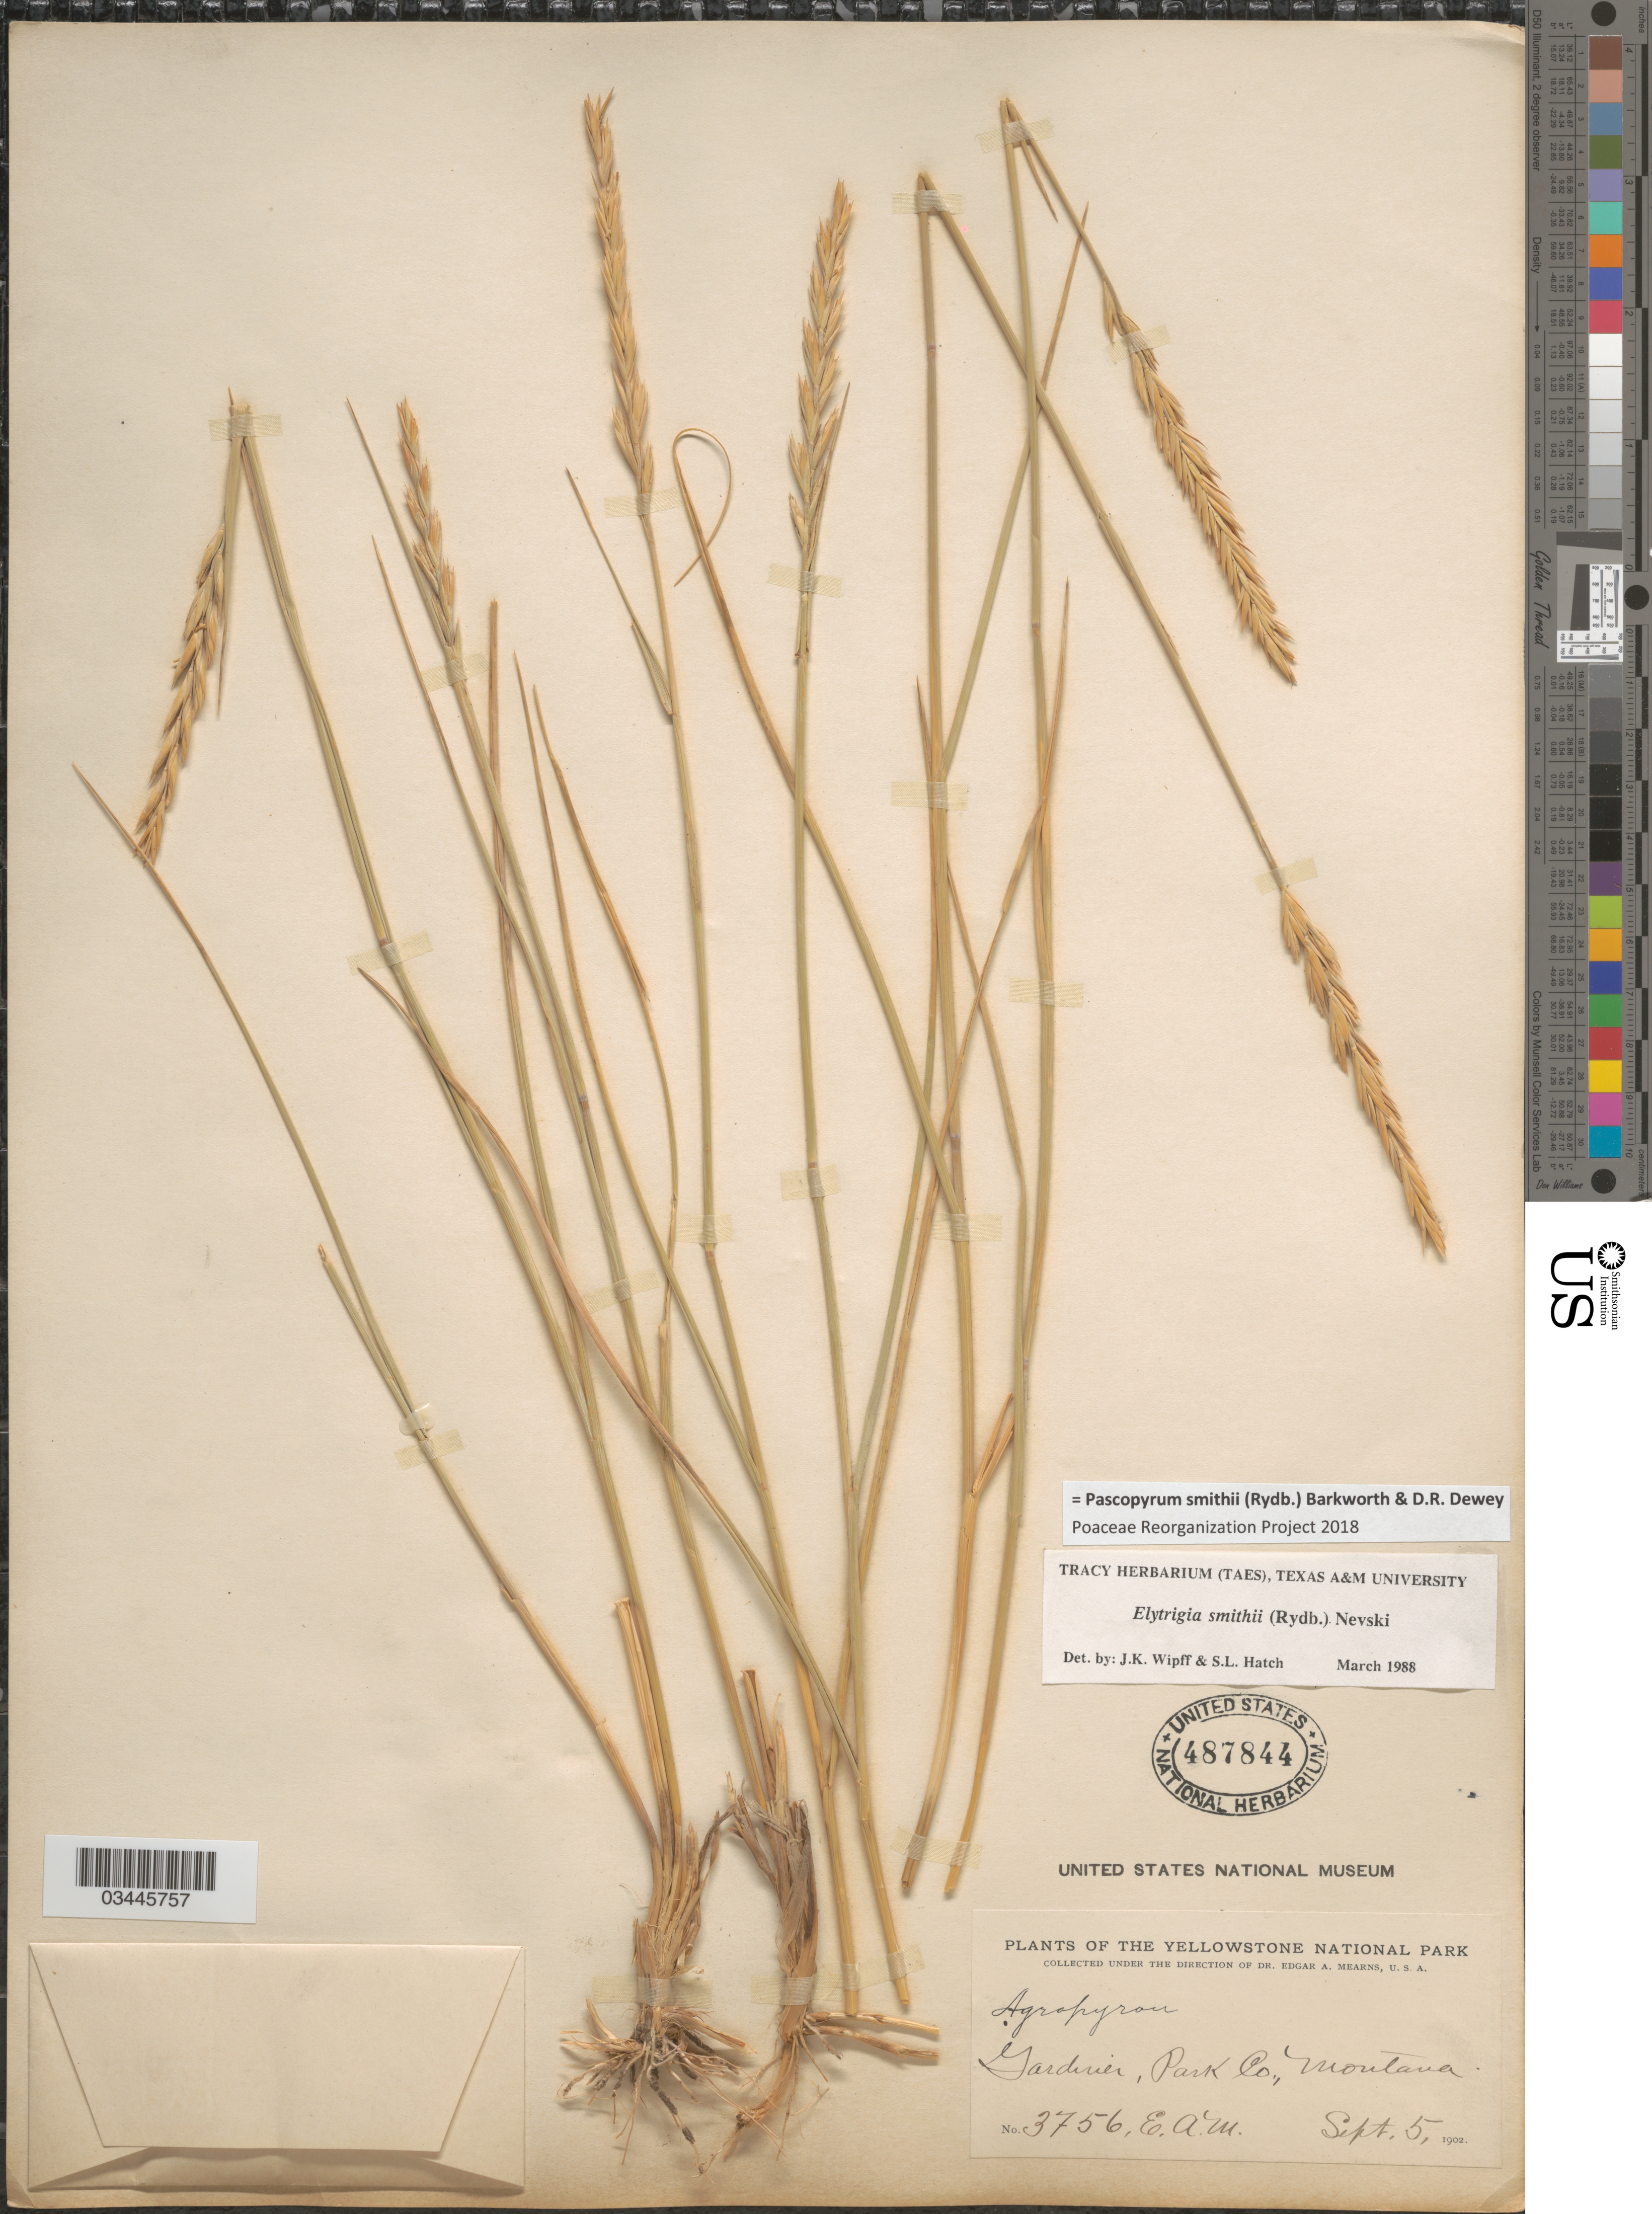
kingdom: Plantae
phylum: Tracheophyta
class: Liliopsida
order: Poales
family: Poaceae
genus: Pascopyrum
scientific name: Pascopyrum smithii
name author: (Rydb.) Barkworth & Dewey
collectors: E. A. Mearns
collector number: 3756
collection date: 1902-09-05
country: United States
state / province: Montana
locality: Gardnier, Park Co.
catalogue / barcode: US 487844